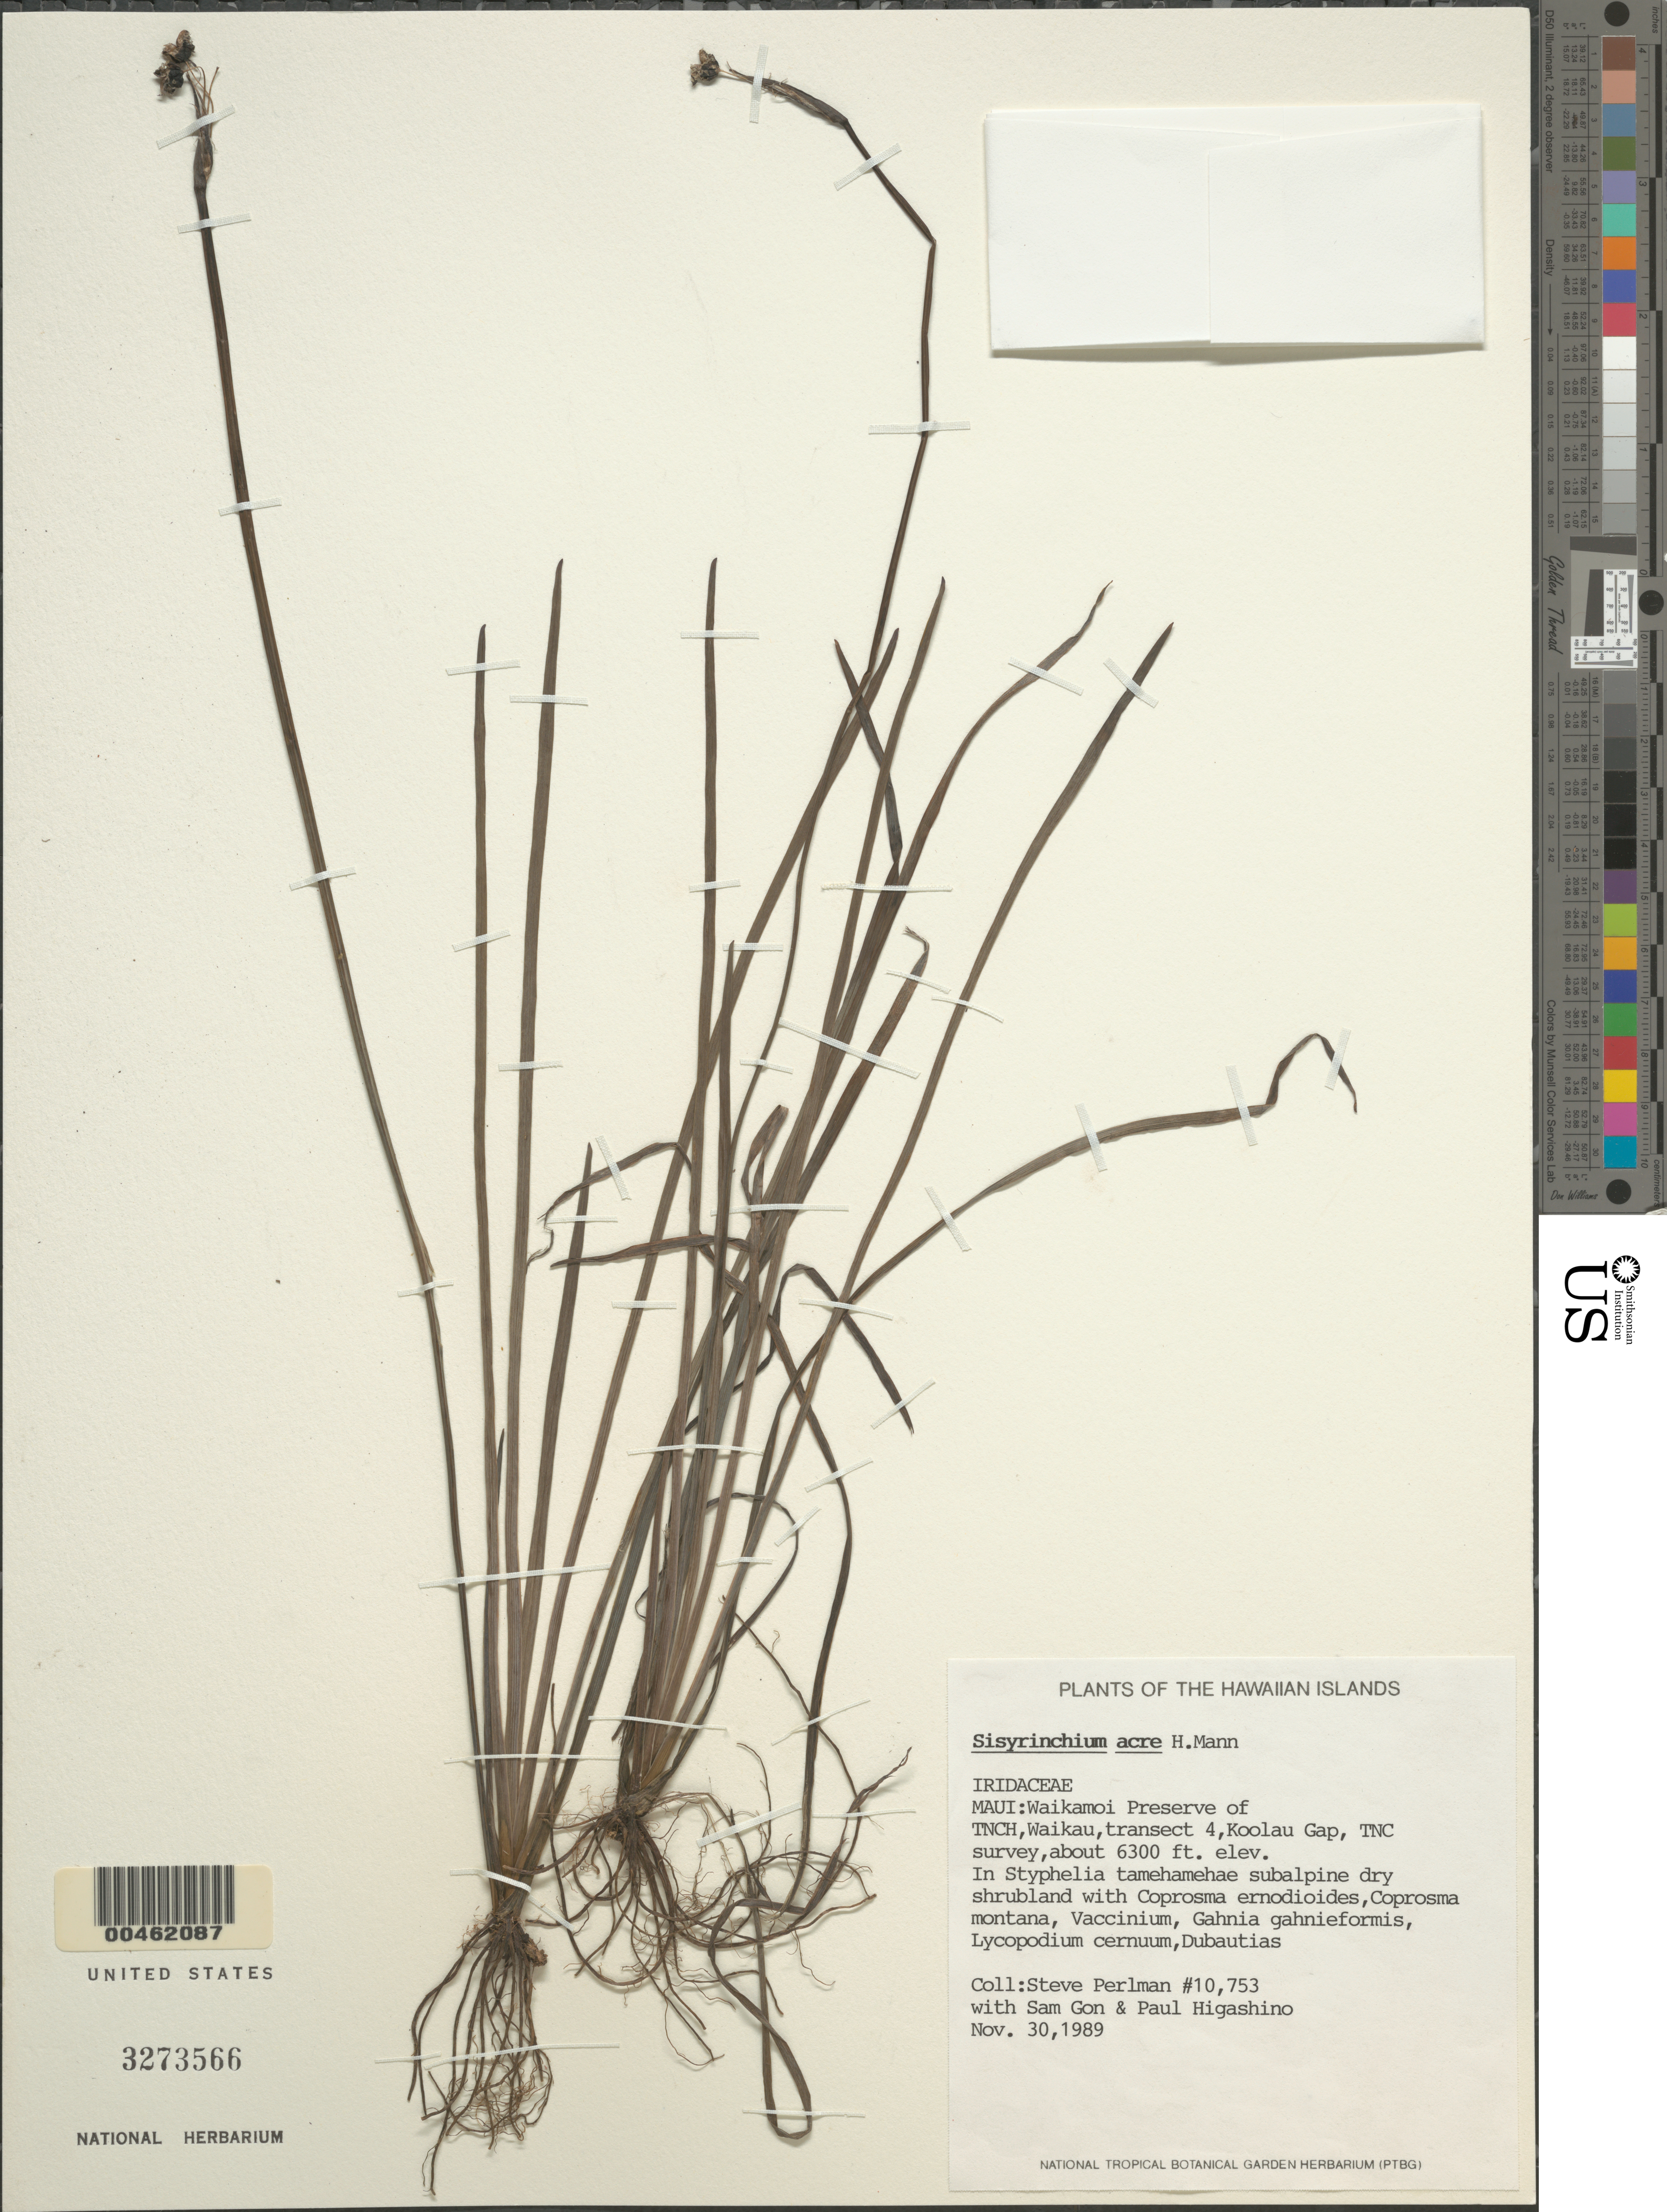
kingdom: Plantae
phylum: Tracheophyta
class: Liliopsida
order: Asparagales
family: Iridaceae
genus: Sisyrinchium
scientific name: Sisyrinchium acre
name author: H. Mann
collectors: S. P. Perlman, S. Gon & P. Higashino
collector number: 10753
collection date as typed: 30 Nov 1989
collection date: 1989-11-30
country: United States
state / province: Hawaii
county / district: Maui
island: Maui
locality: Waikamoi Preserve of TNCH, Waikau, transect 4, Koolau Gap, TNC survey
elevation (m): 1920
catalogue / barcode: US 3273566